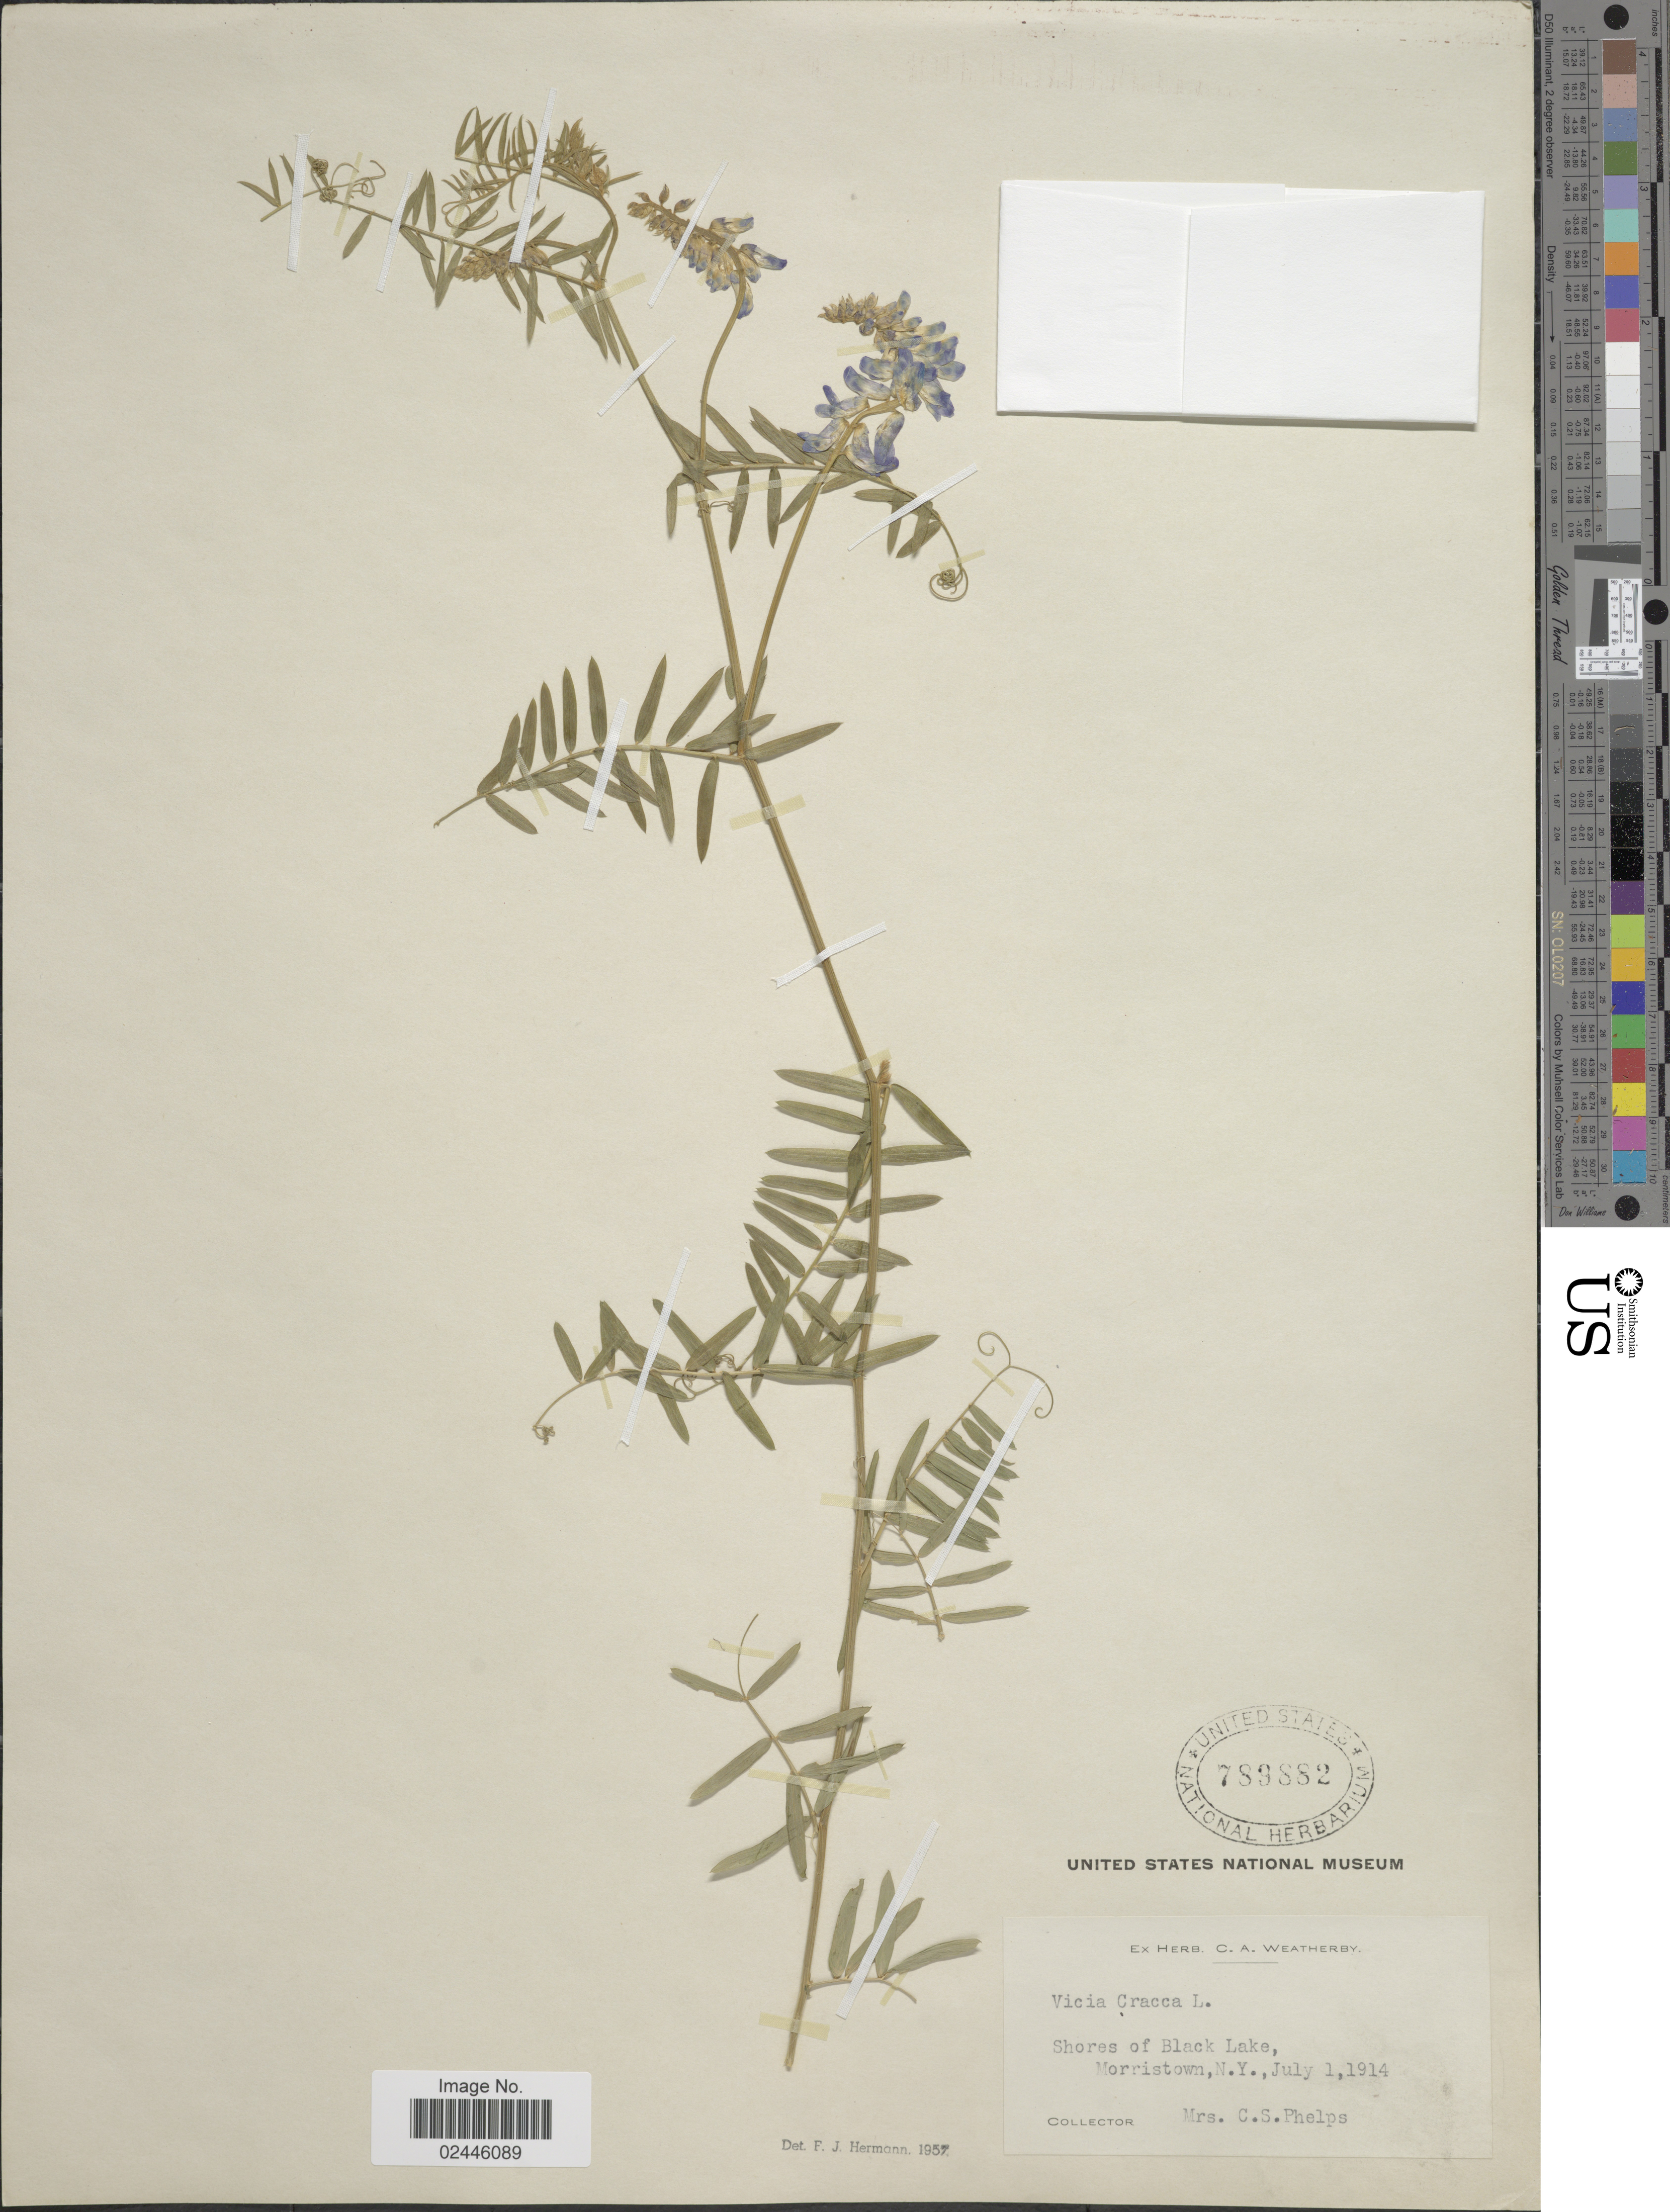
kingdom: Plantae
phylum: Tracheophyta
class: Magnoliopsida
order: Fabales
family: Fabaceae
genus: Vicia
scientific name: Vicia cracca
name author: L.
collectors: C. Phelps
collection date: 1914-07-01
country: United States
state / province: New York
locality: Shores of Black Lake, Morristown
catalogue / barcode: US 789882